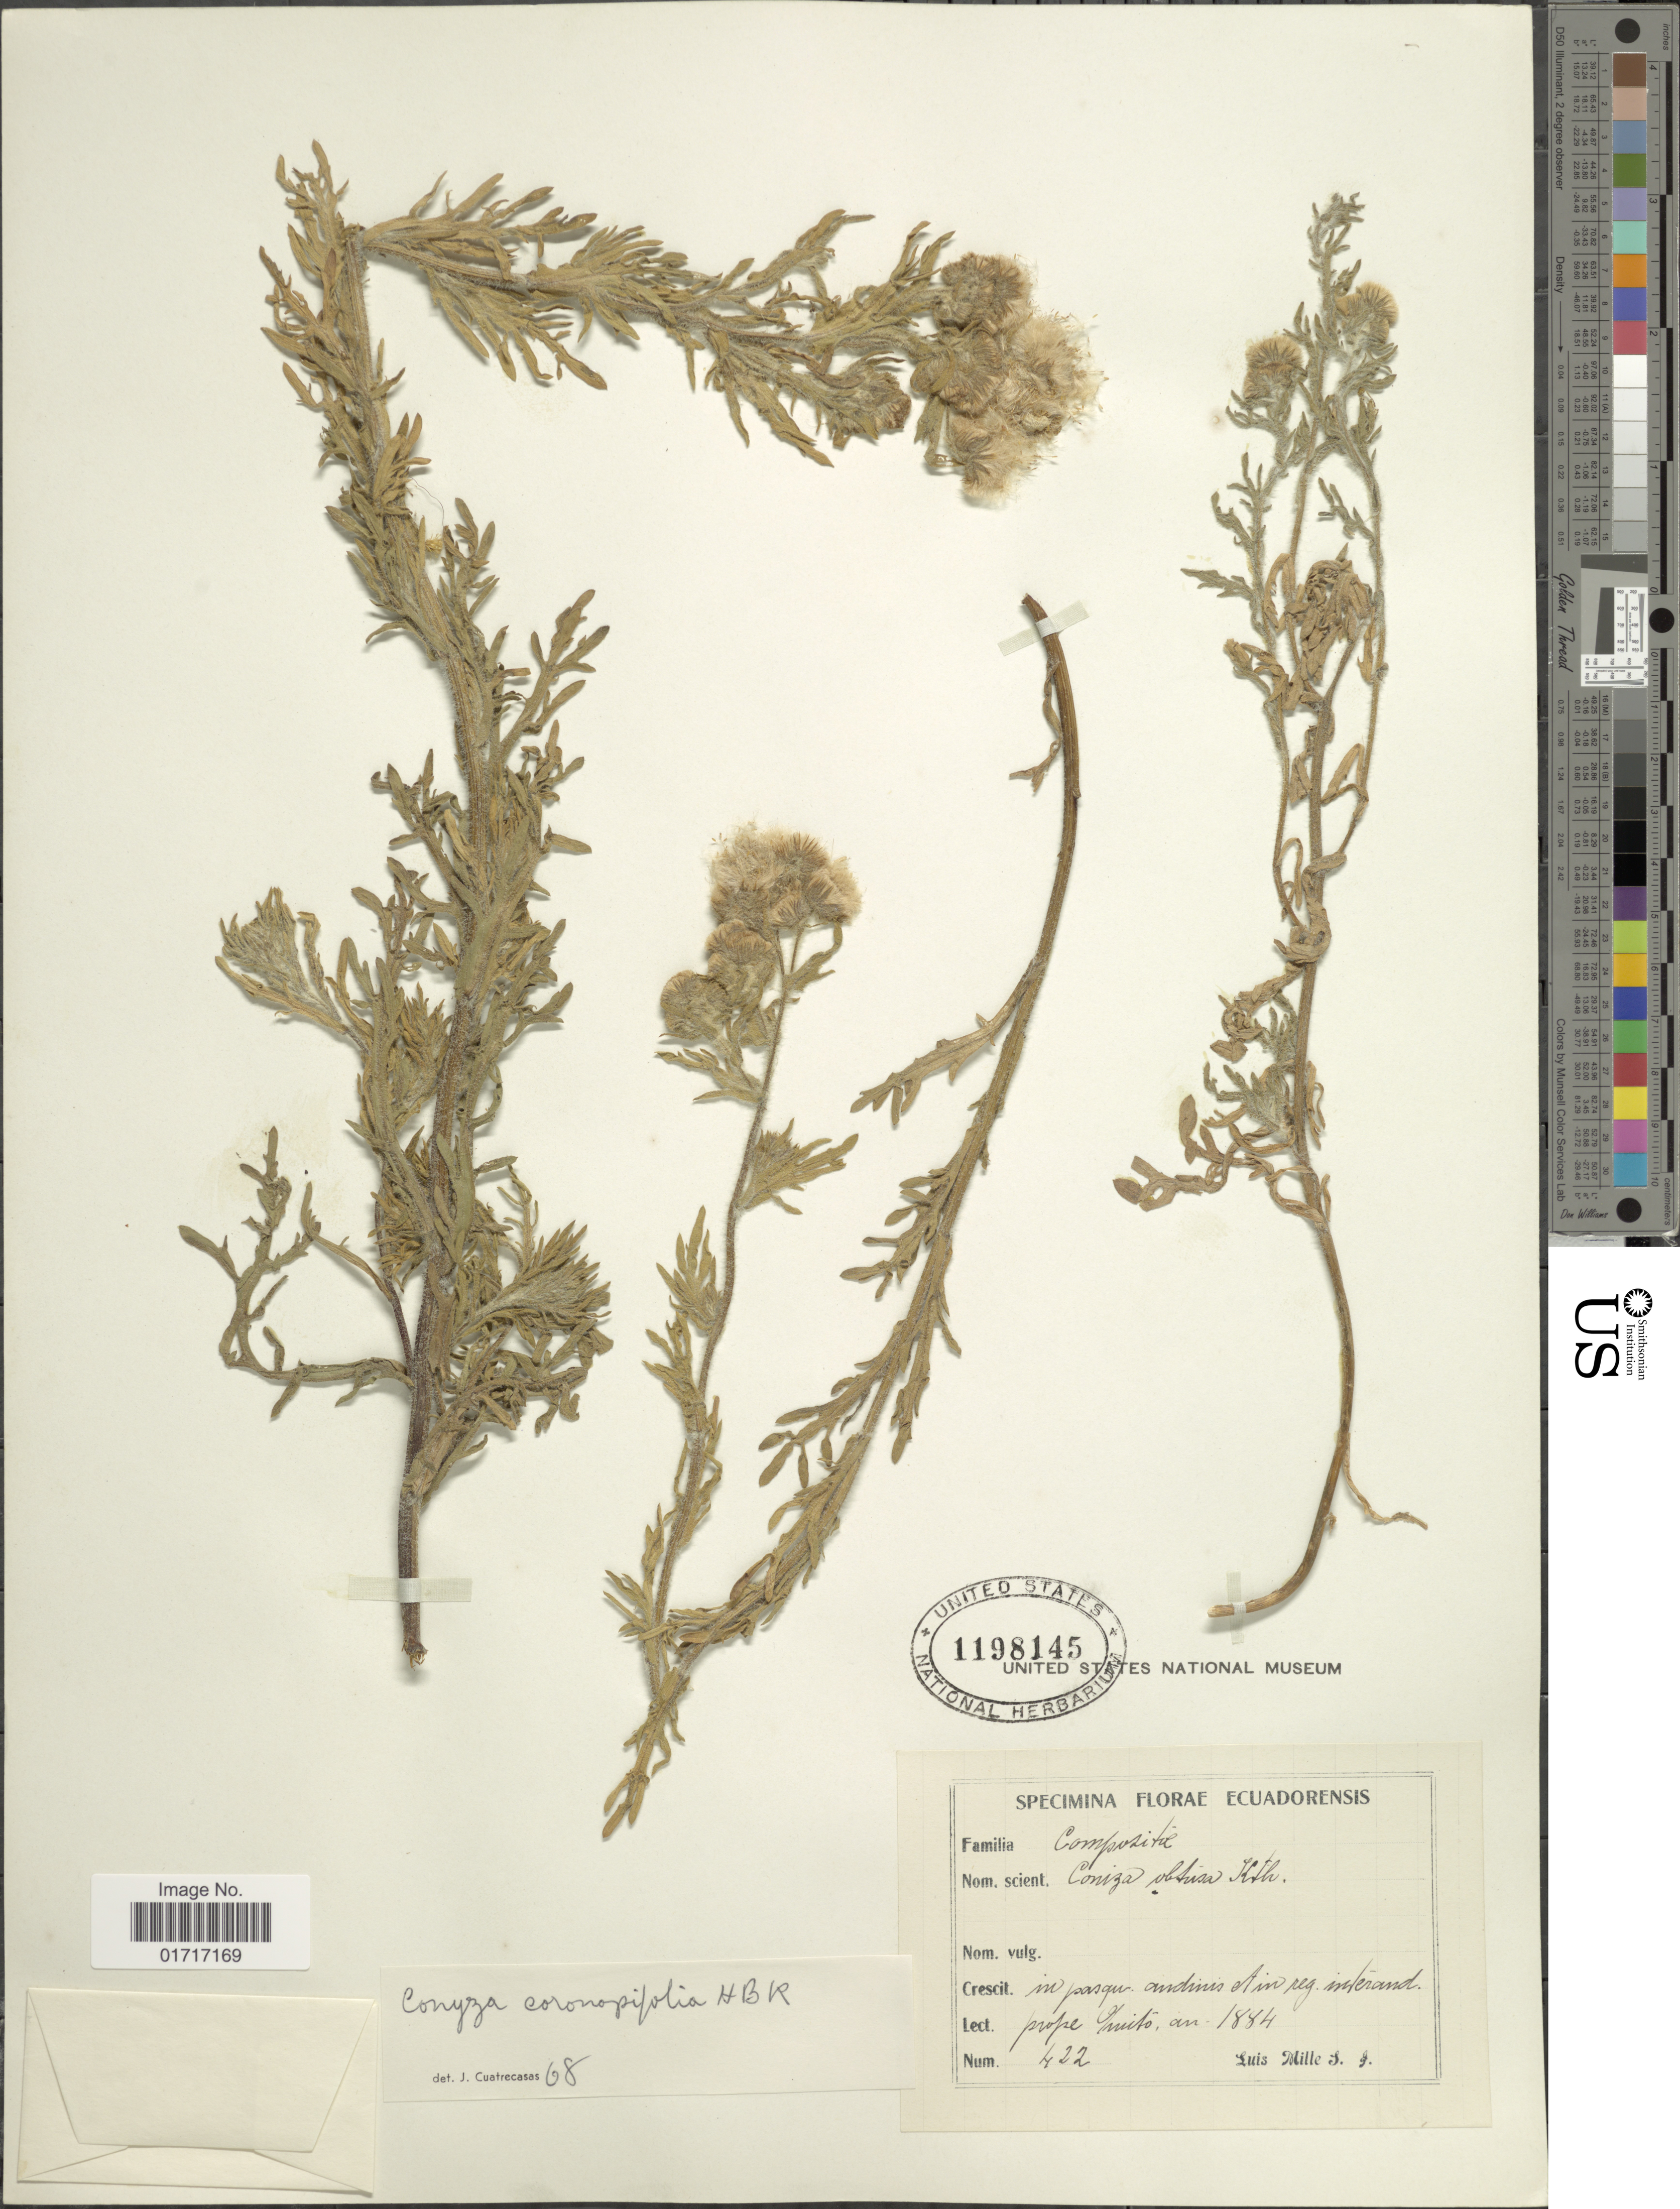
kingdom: Plantae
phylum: Tracheophyta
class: Magnoliopsida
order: Asterales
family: Asteraceae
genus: Conyza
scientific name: Conyza coronopifolia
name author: Kunth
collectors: L. Mille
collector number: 422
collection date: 1884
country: Ecuador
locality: In pasque andinis Ain reg. inetrand, Prope Quito.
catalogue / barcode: US 1198145